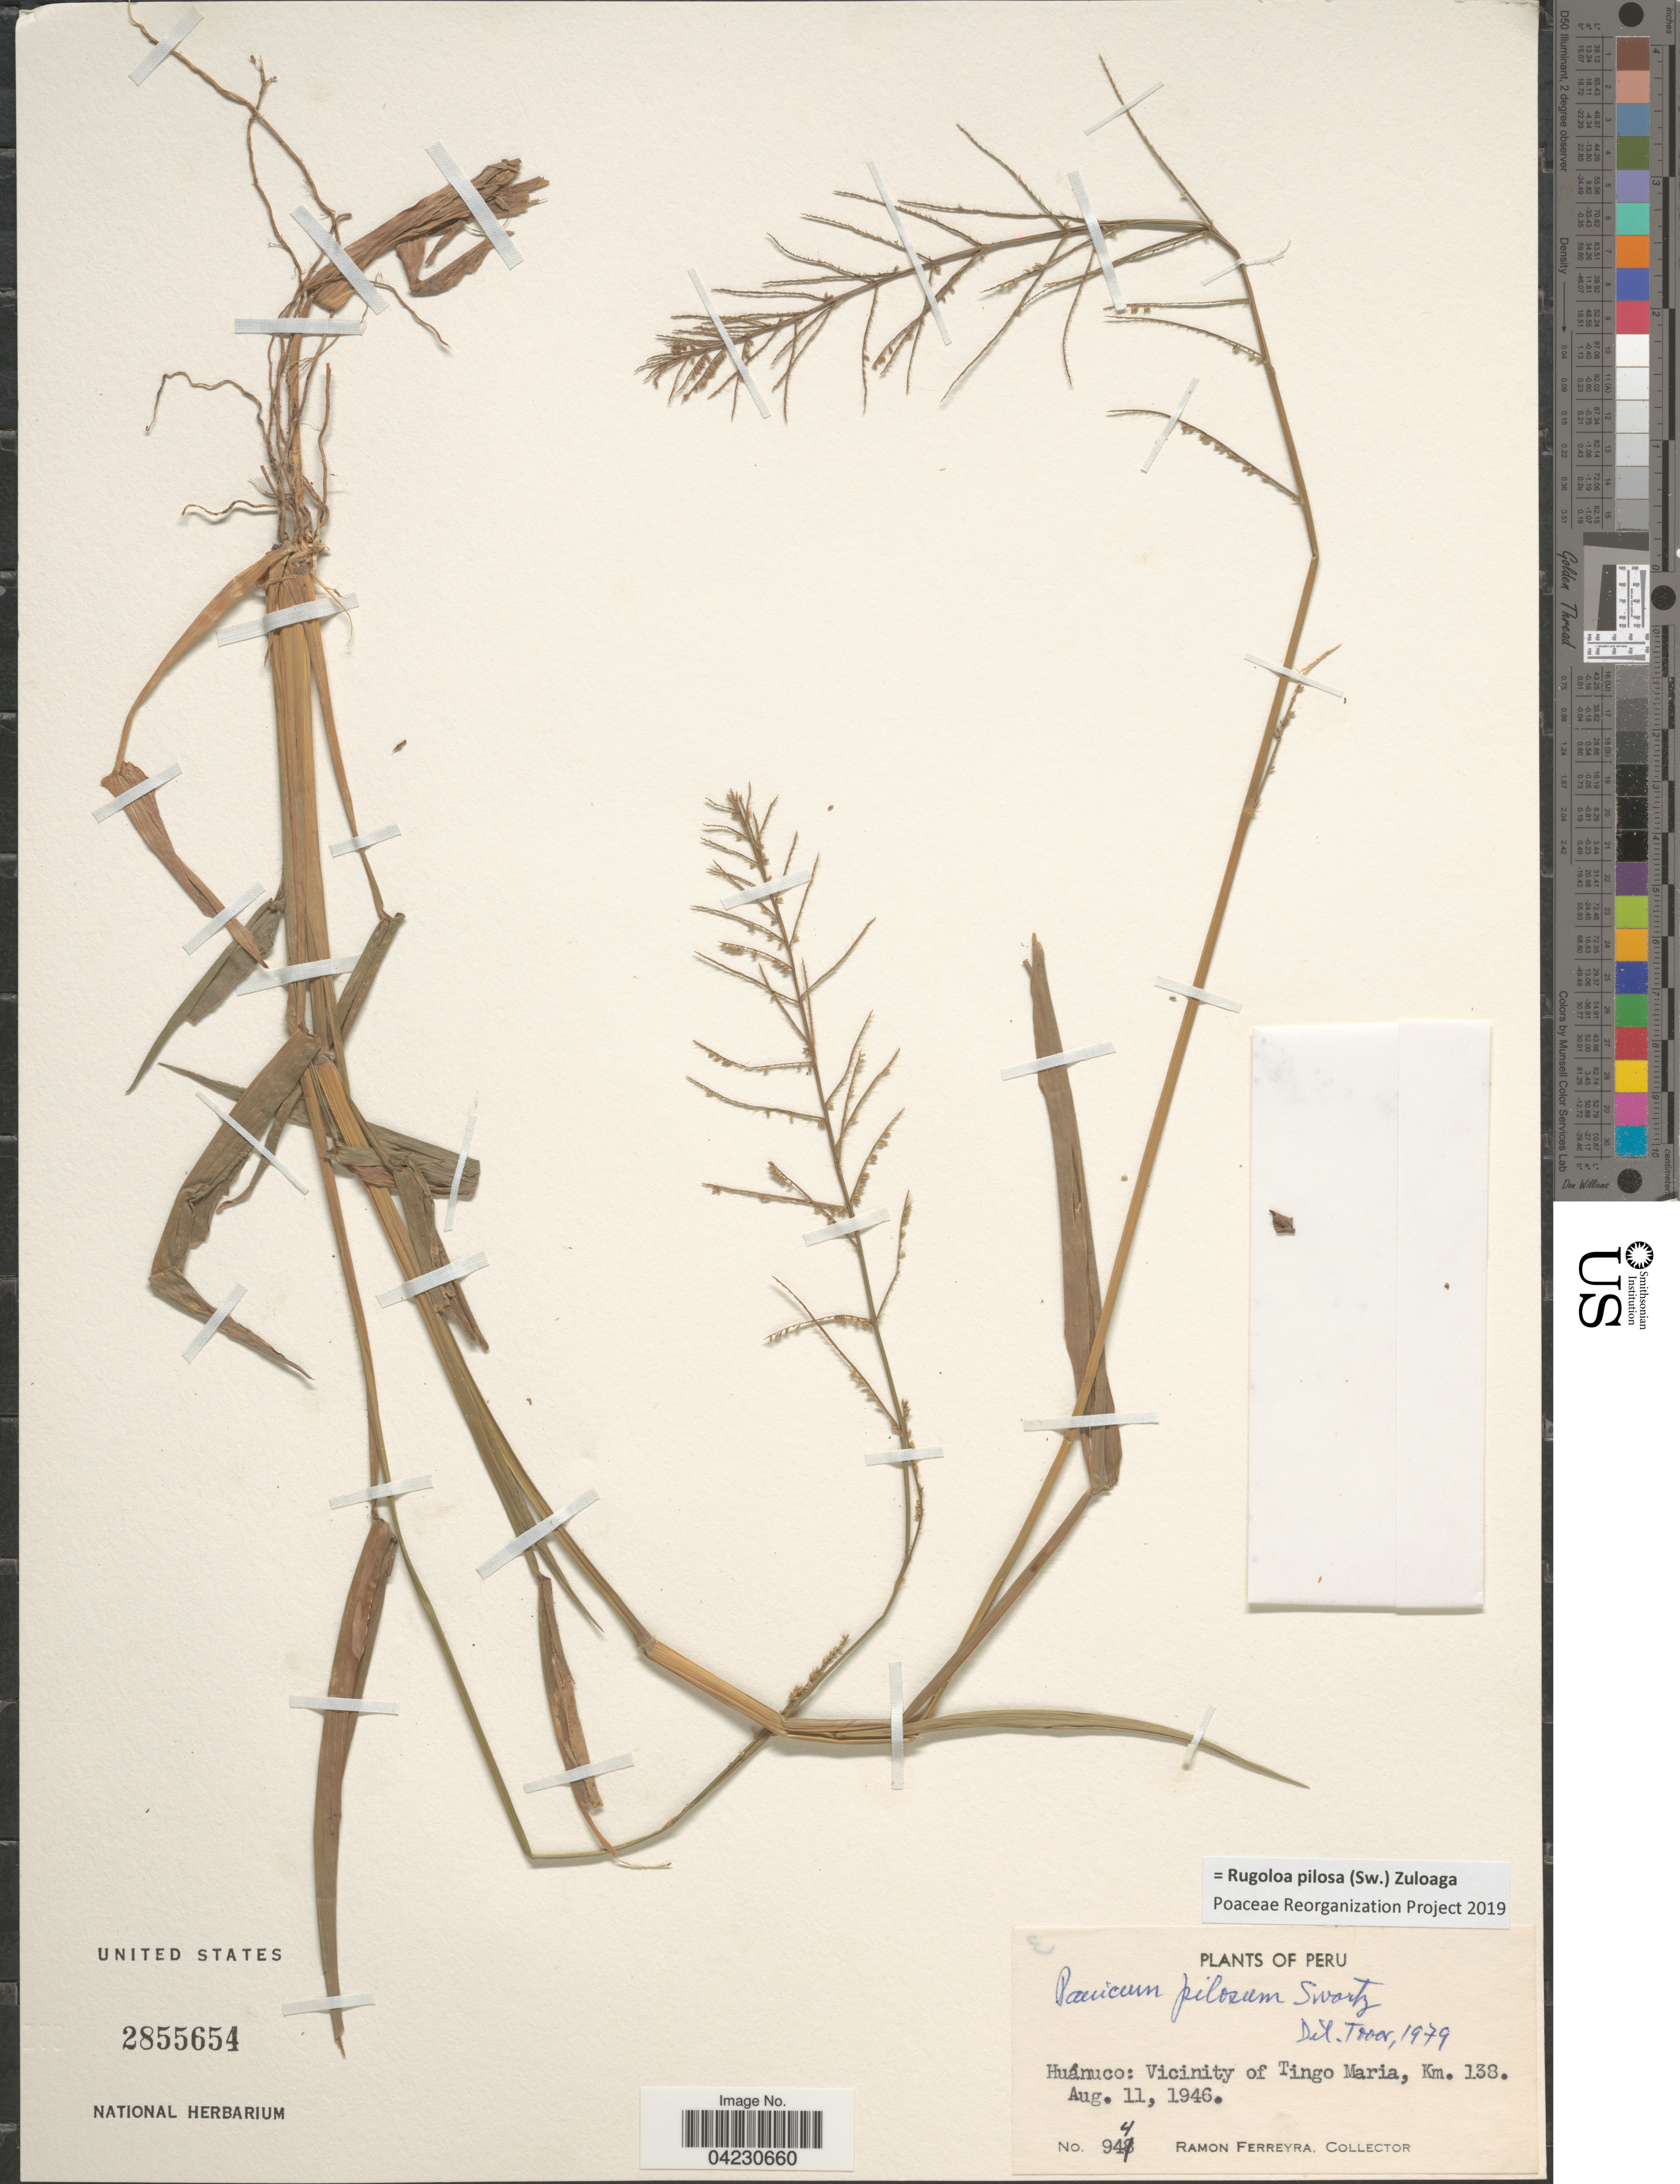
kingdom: Plantae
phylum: Tracheophyta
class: Liliopsida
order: Poales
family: Poaceae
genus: Rugoloa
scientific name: Rugoloa pilosa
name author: (Sw.) Zuloaga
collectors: R. A. Ferreyra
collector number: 944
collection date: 1946-08-11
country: Peru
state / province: Huánuco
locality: Vicinity of Tingo Maria, Km. 138.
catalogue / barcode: US 2855654